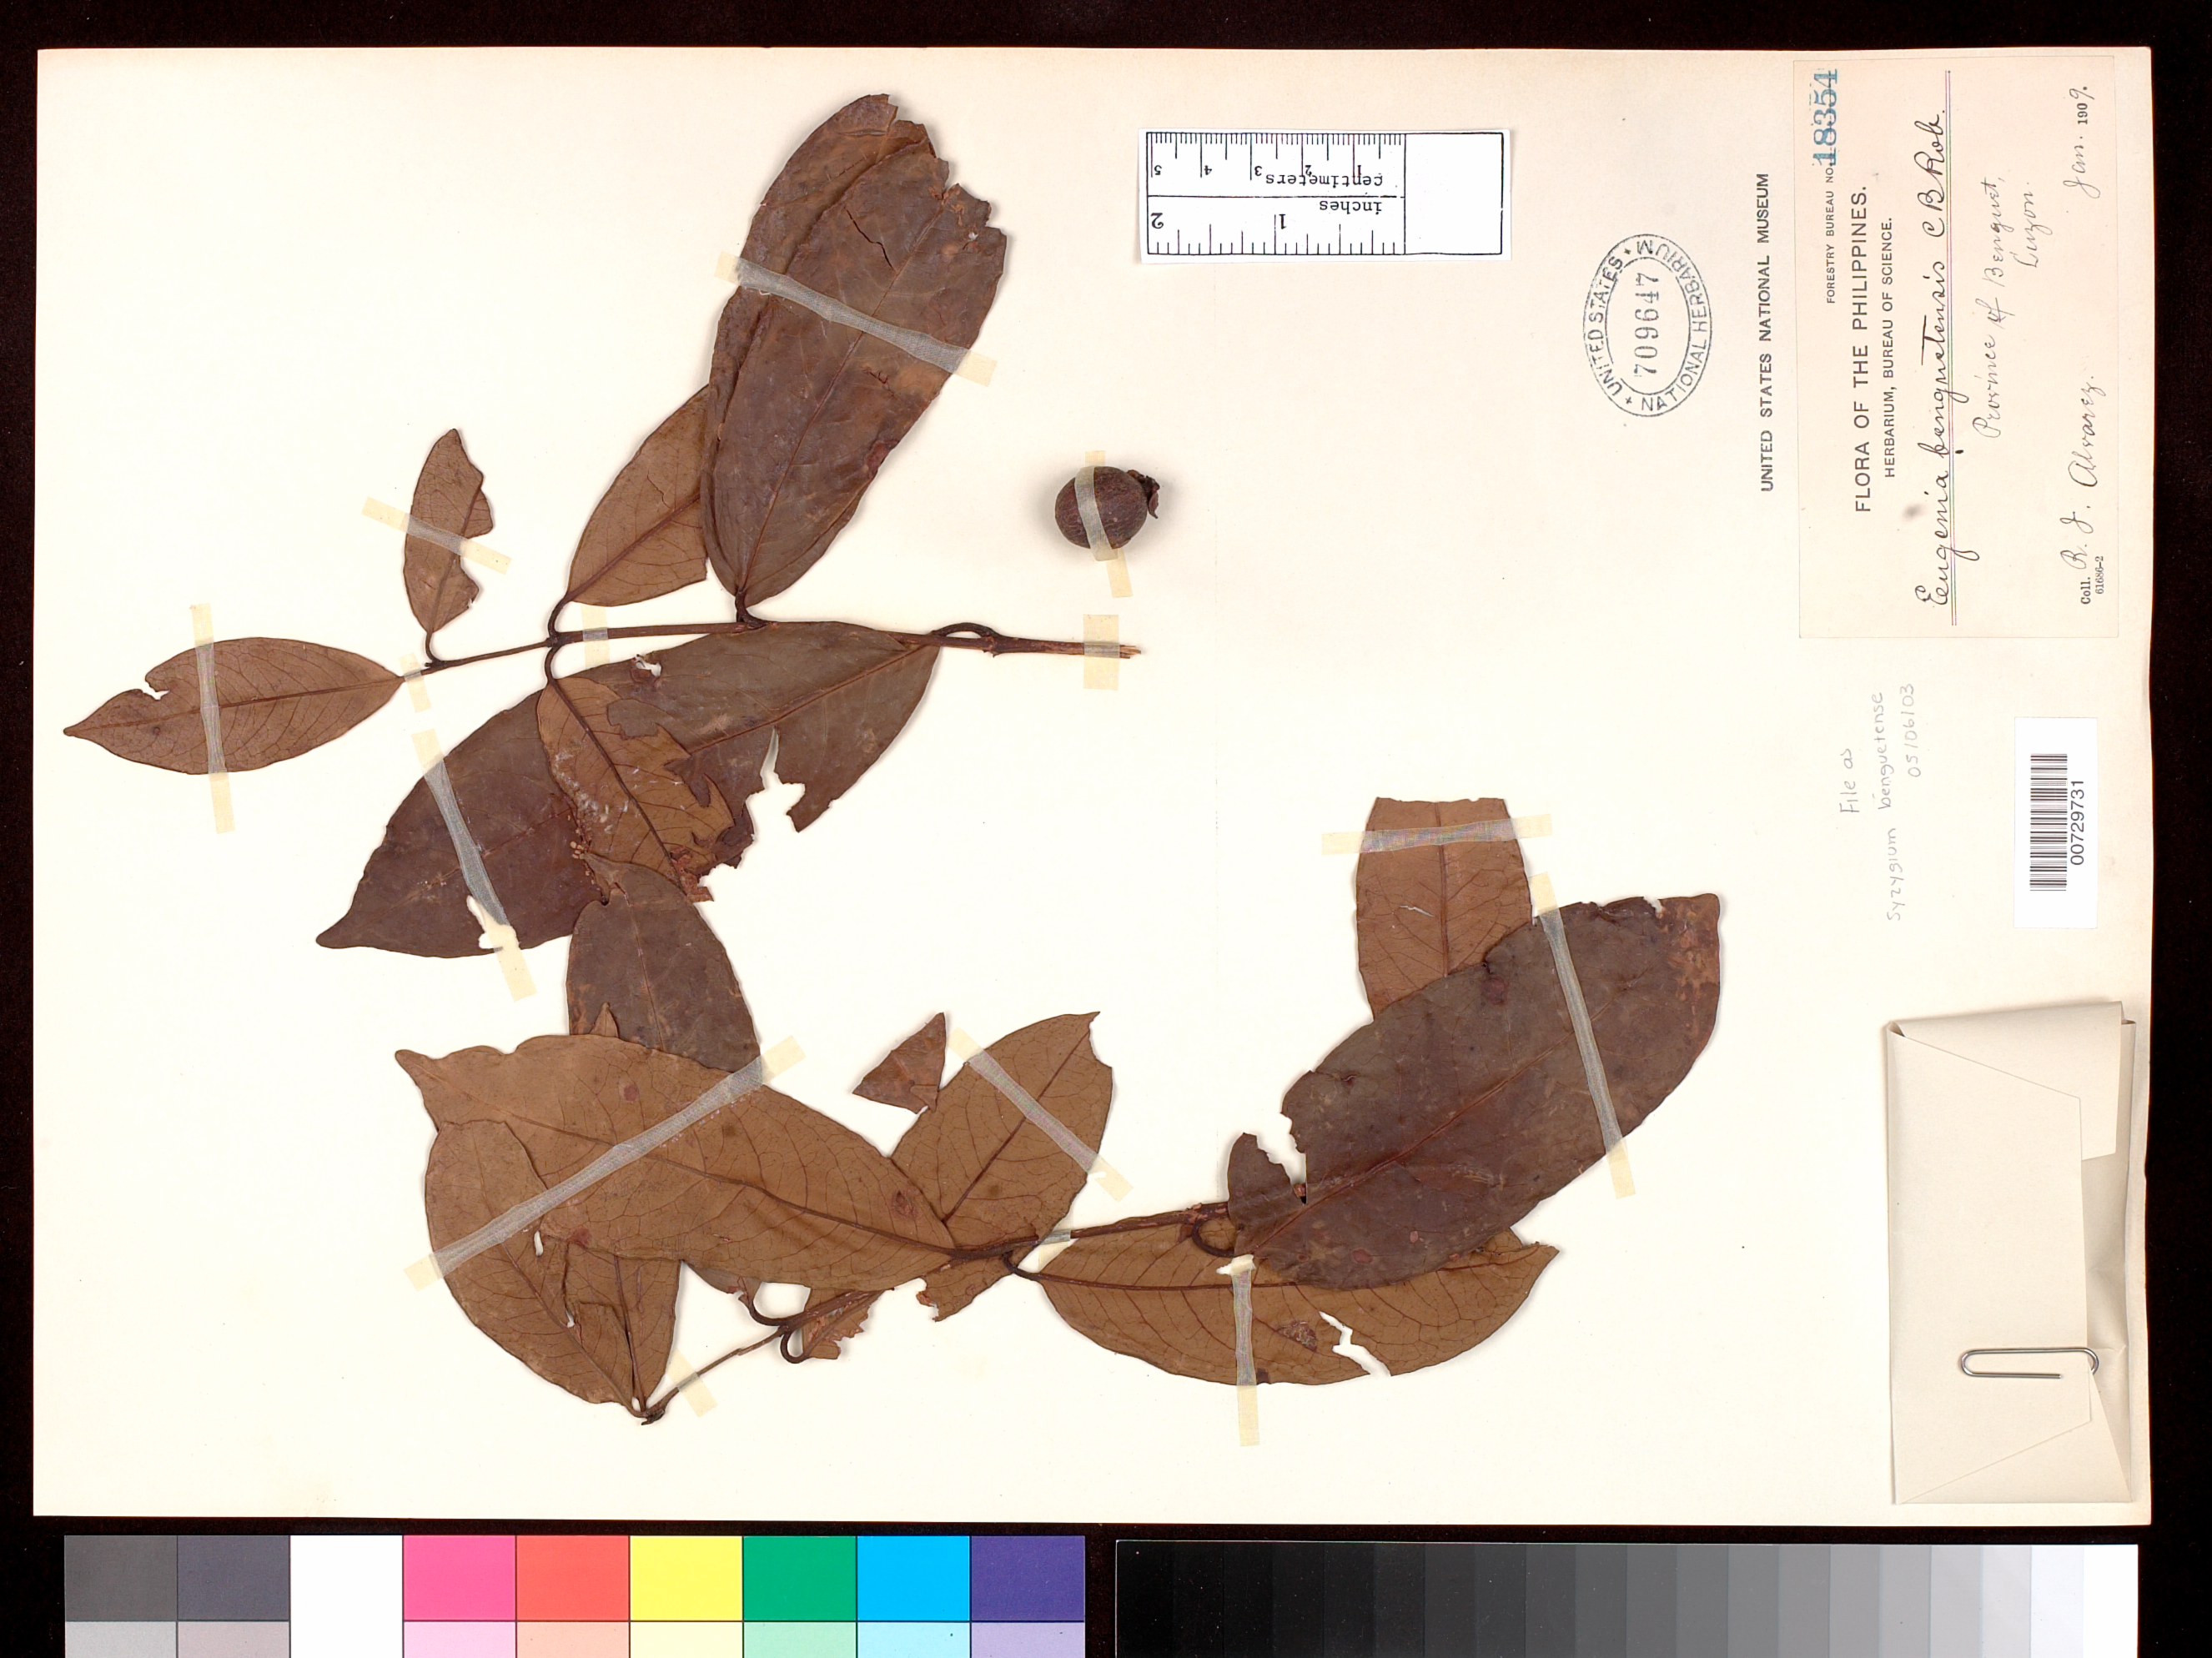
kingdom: Plantae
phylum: Tracheophyta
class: Magnoliopsida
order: Myrtales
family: Myrtaceae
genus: Syzygium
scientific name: Syzygium benguetense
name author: (C.B. Rob.) Merr.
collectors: R. Alvarez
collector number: For. Bur. 18354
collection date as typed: Jan 1909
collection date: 1909-01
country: Philippines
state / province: Cordillera (Administrative Region)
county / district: Benguet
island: Luzon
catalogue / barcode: US 709647